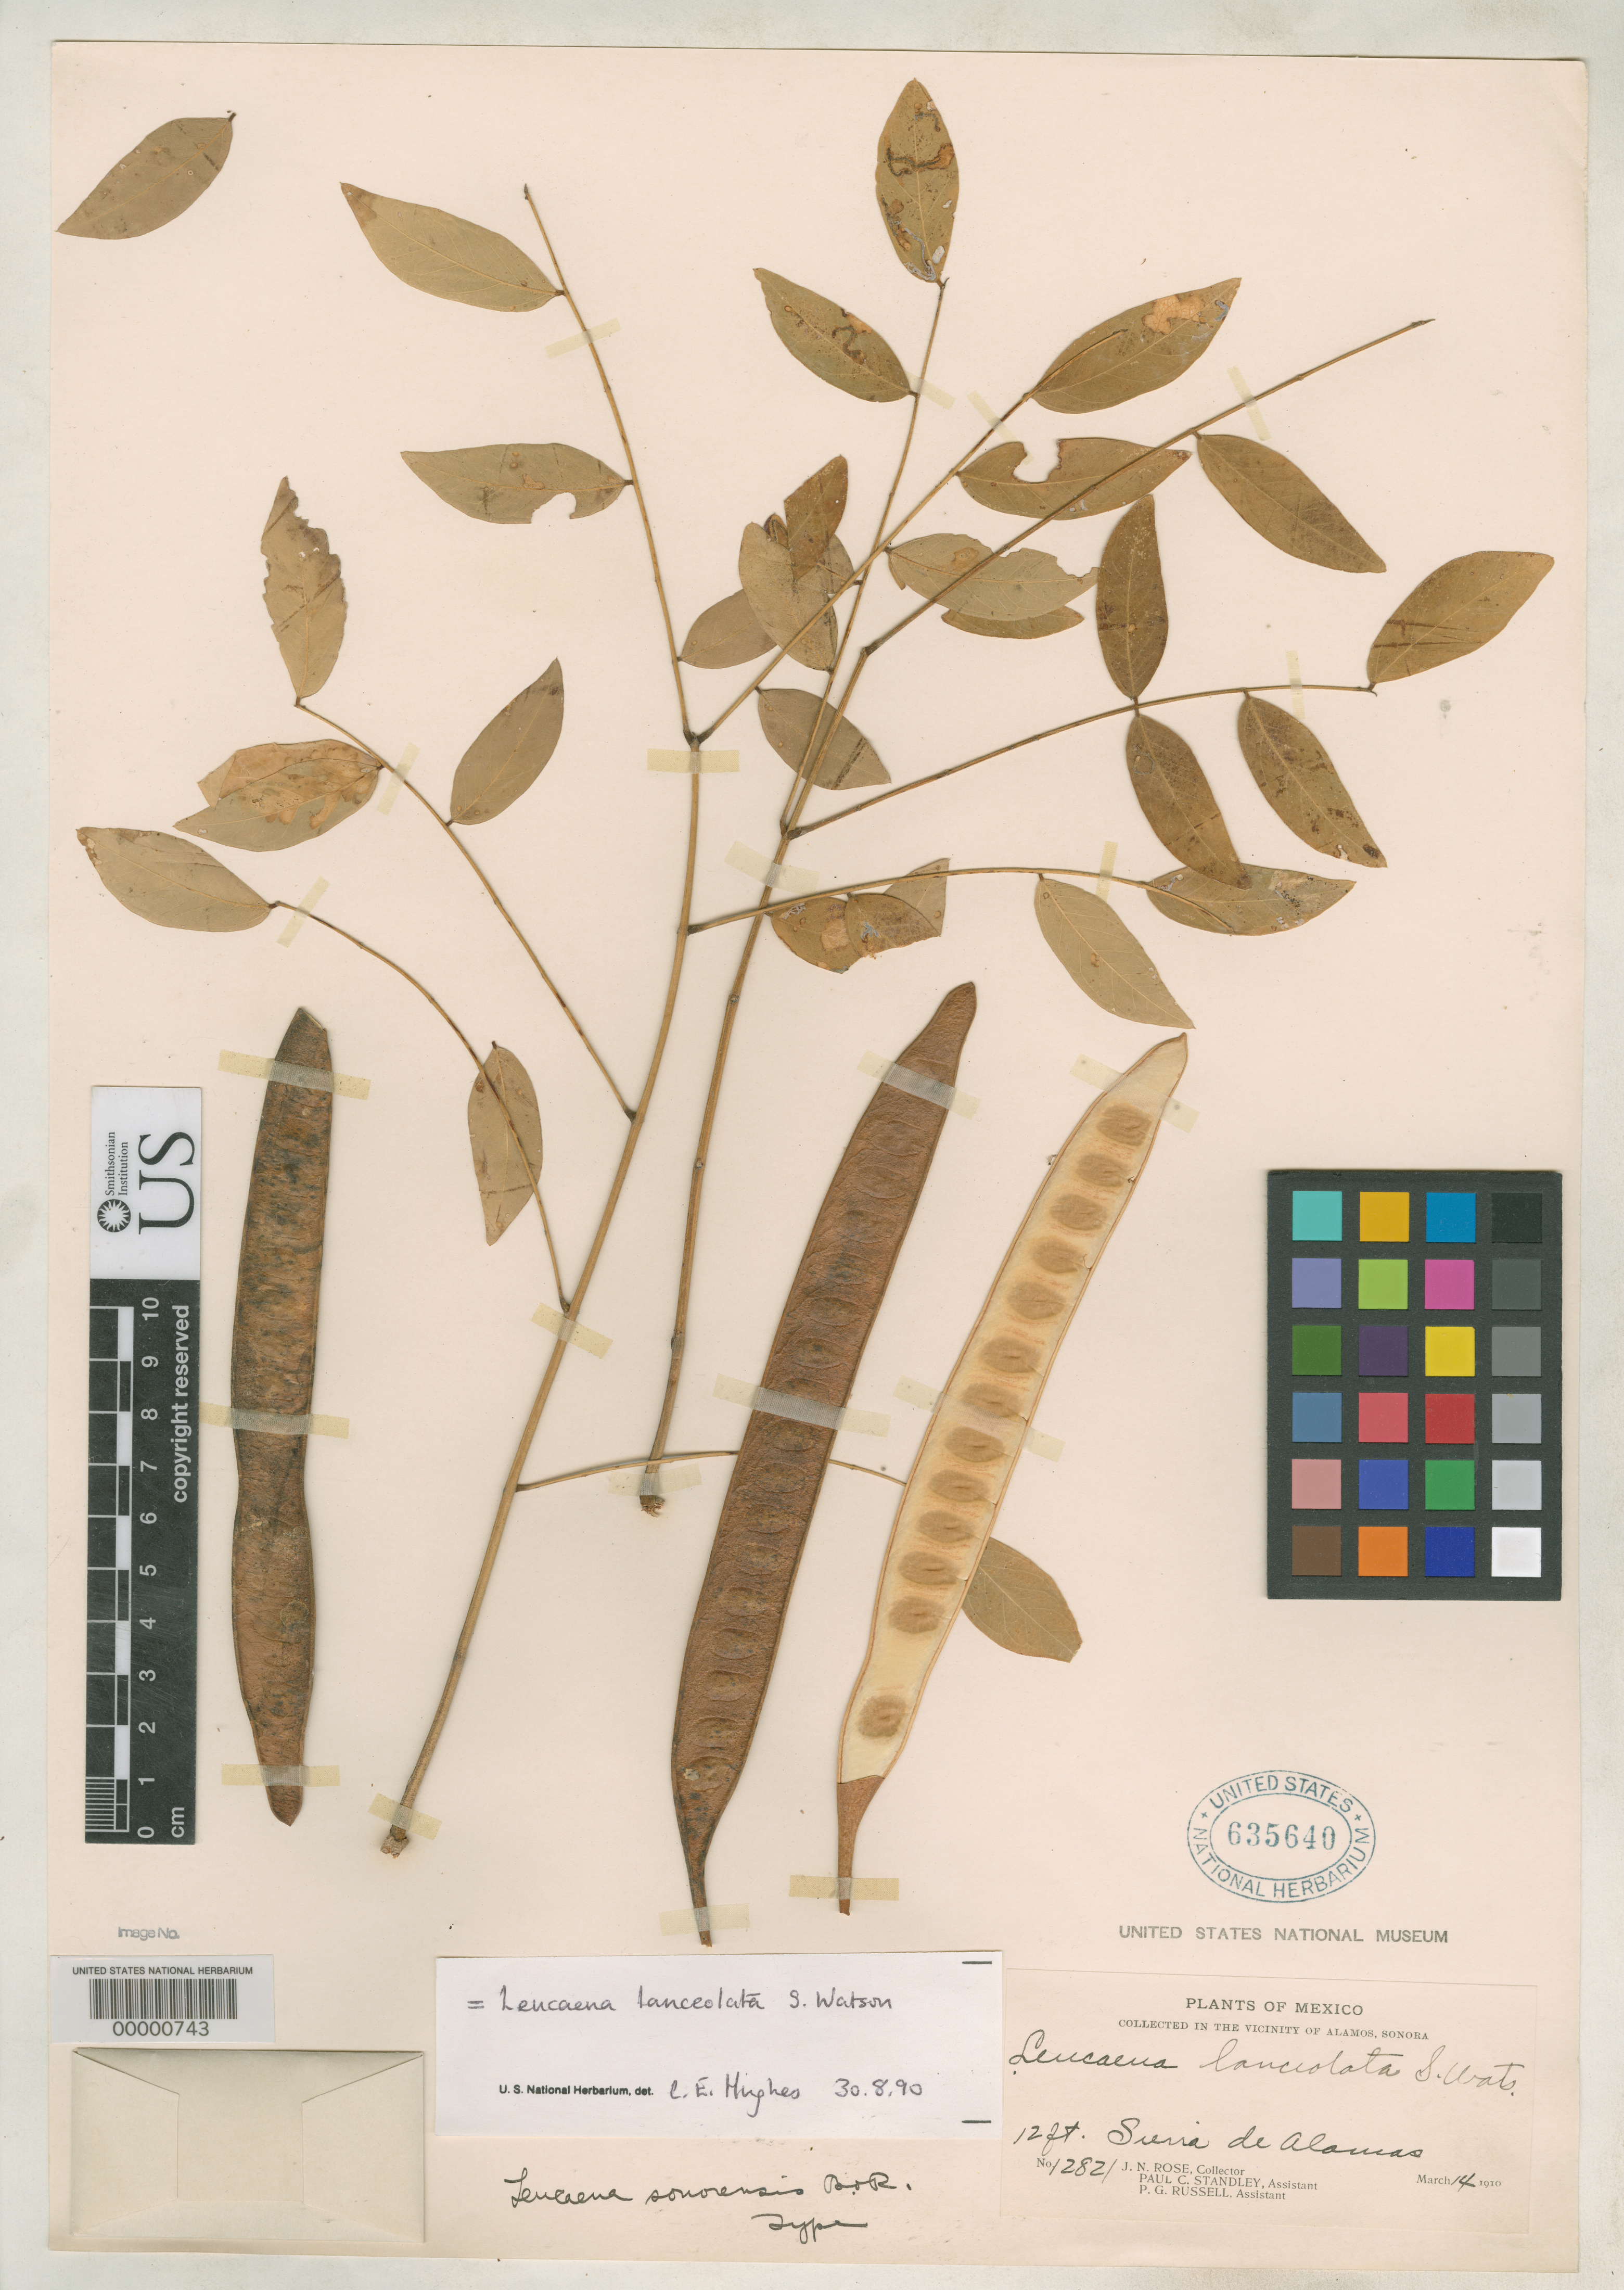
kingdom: Plantae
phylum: Tracheophyta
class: Magnoliopsida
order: Fabales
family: Fabaceae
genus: Leucaena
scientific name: Leucaena sonorensis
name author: Britton & Rose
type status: Type Collection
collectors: J. N. Rose, P. C. Standley & P. G. Russell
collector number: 12821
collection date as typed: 14 Mar 1910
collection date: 1910-03-14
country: Mexico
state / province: Sonora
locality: Sierra de La Alamos.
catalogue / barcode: US 635640